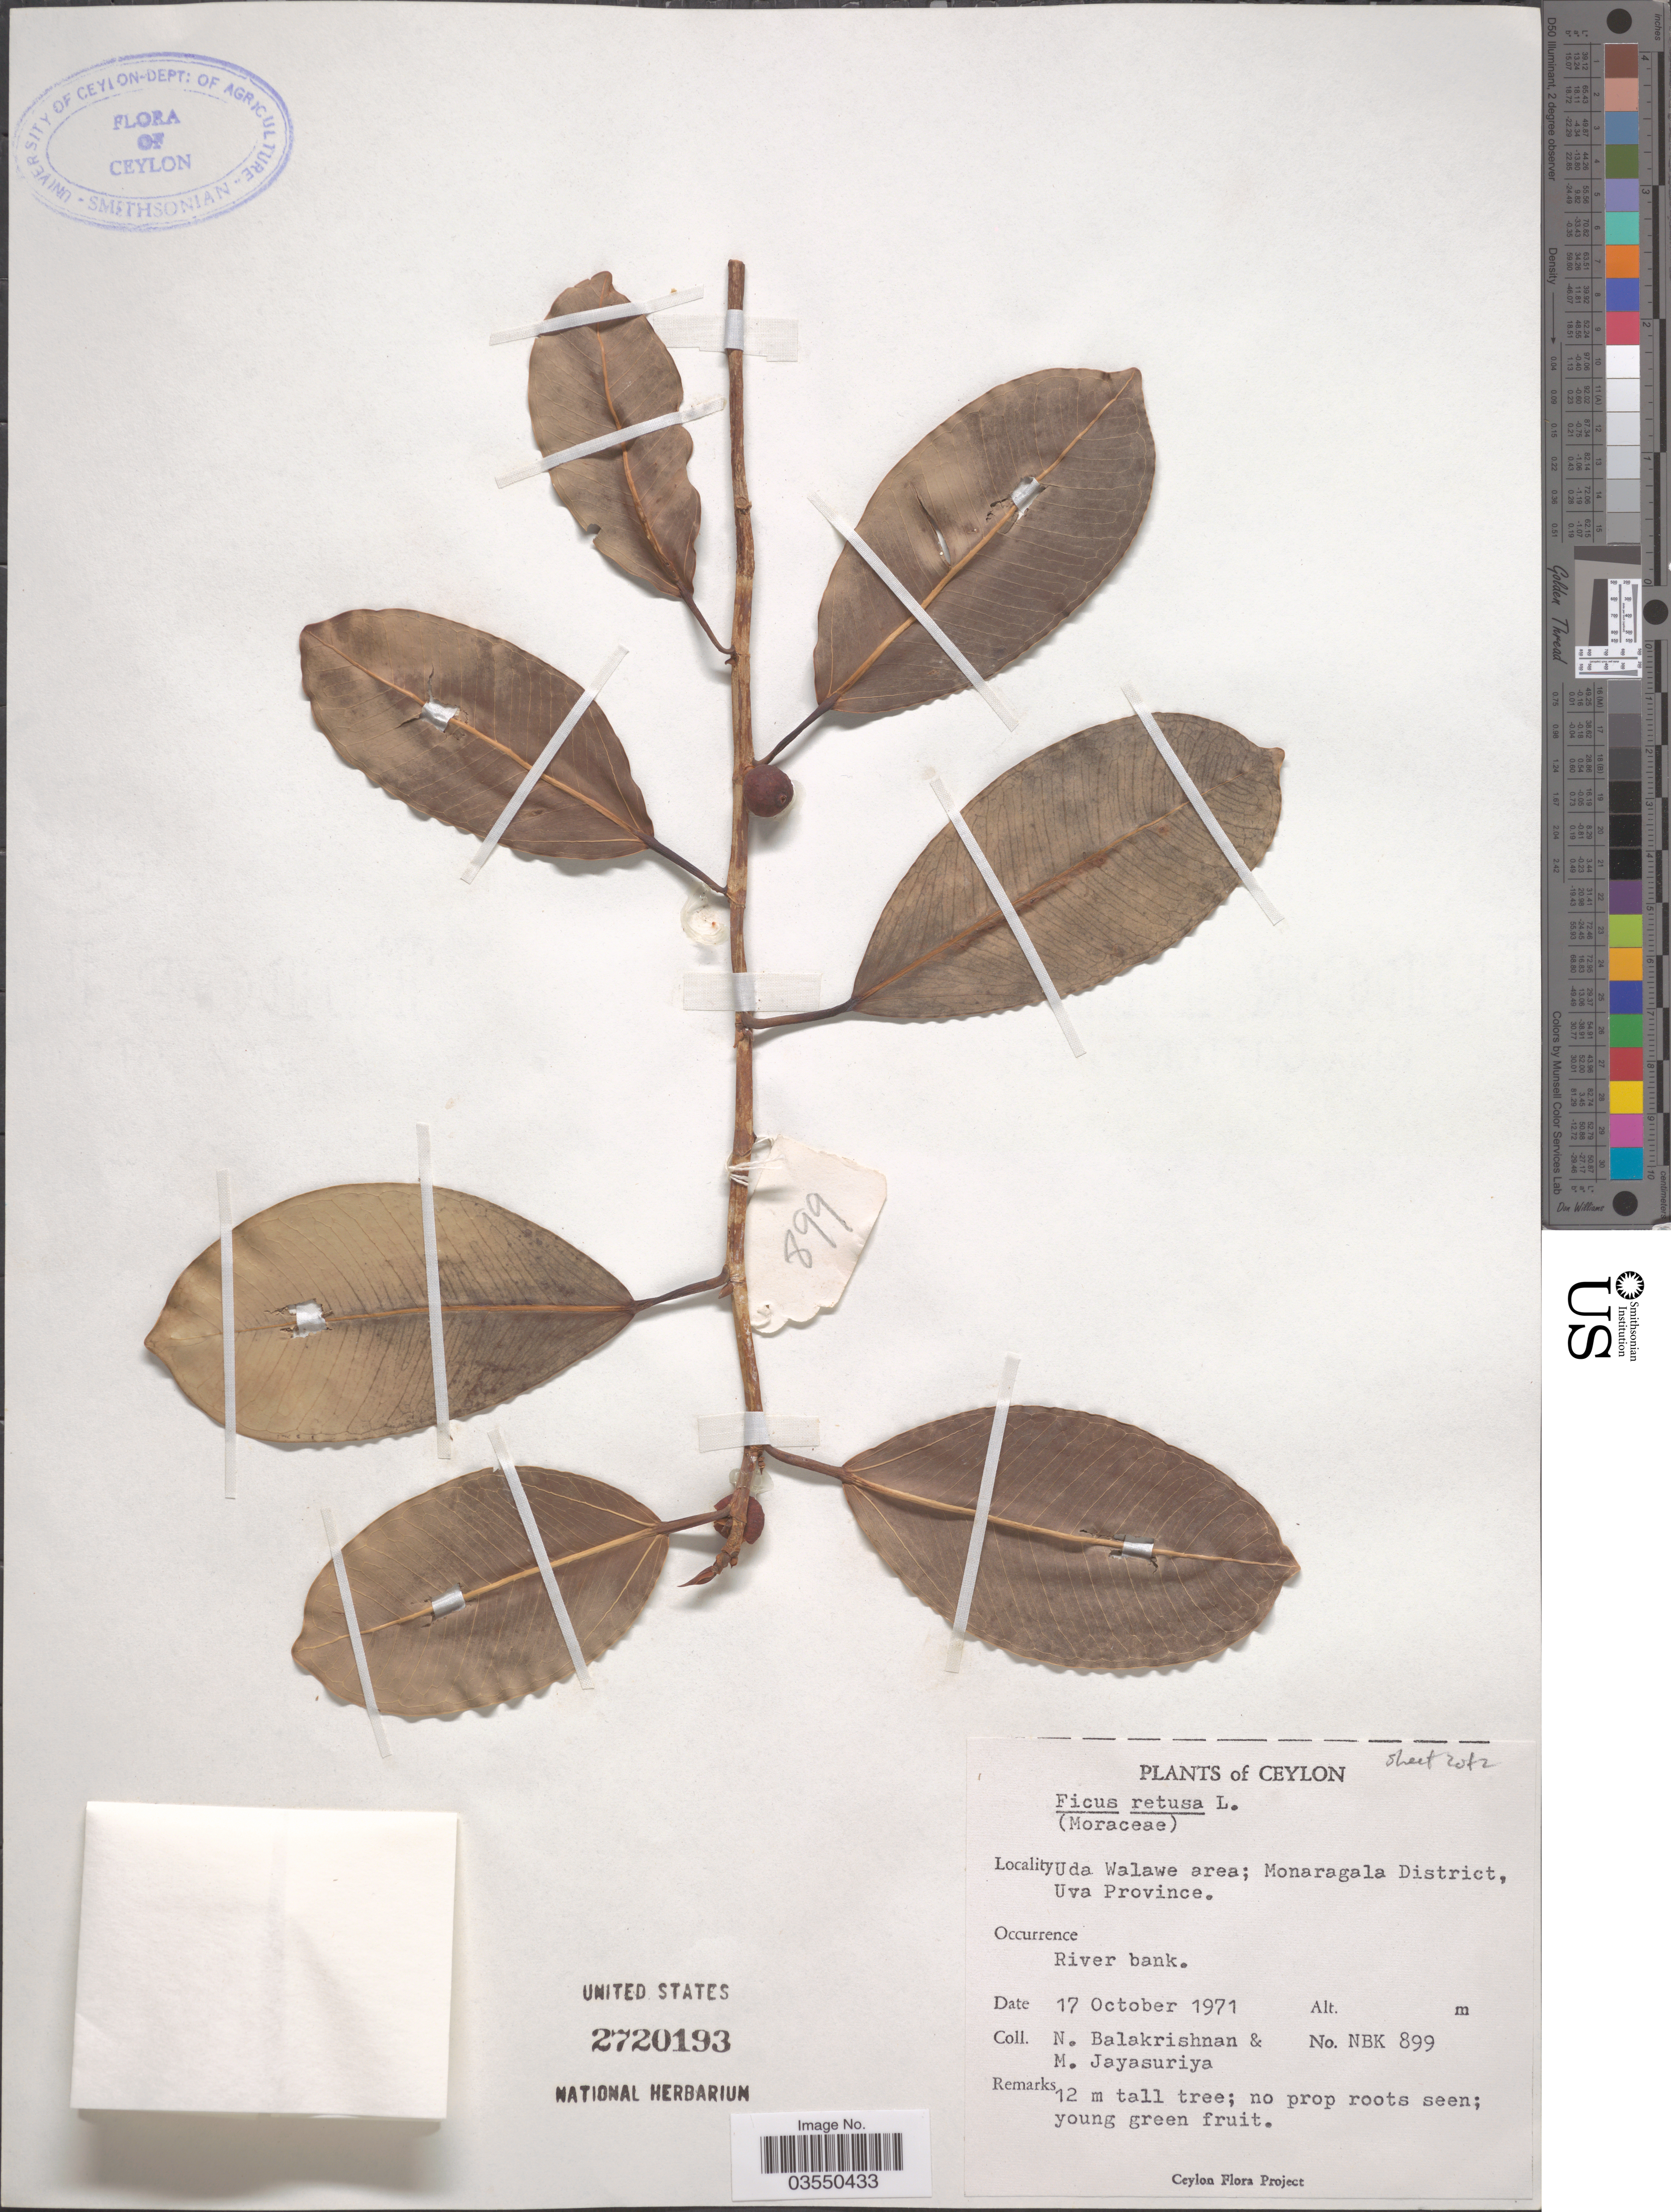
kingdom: Plantae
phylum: Tracheophyta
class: Magnoliopsida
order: Rosales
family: Moraceae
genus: Ficus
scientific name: Ficus microcarpa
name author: L. f.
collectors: N. Balakrishnan & M. Jayasuriya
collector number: NBK 899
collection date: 1971-10-17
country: Sri Lanka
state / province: Uva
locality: Ceylon. Uda Walawe area; Monaragala District.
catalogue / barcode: US 2720193